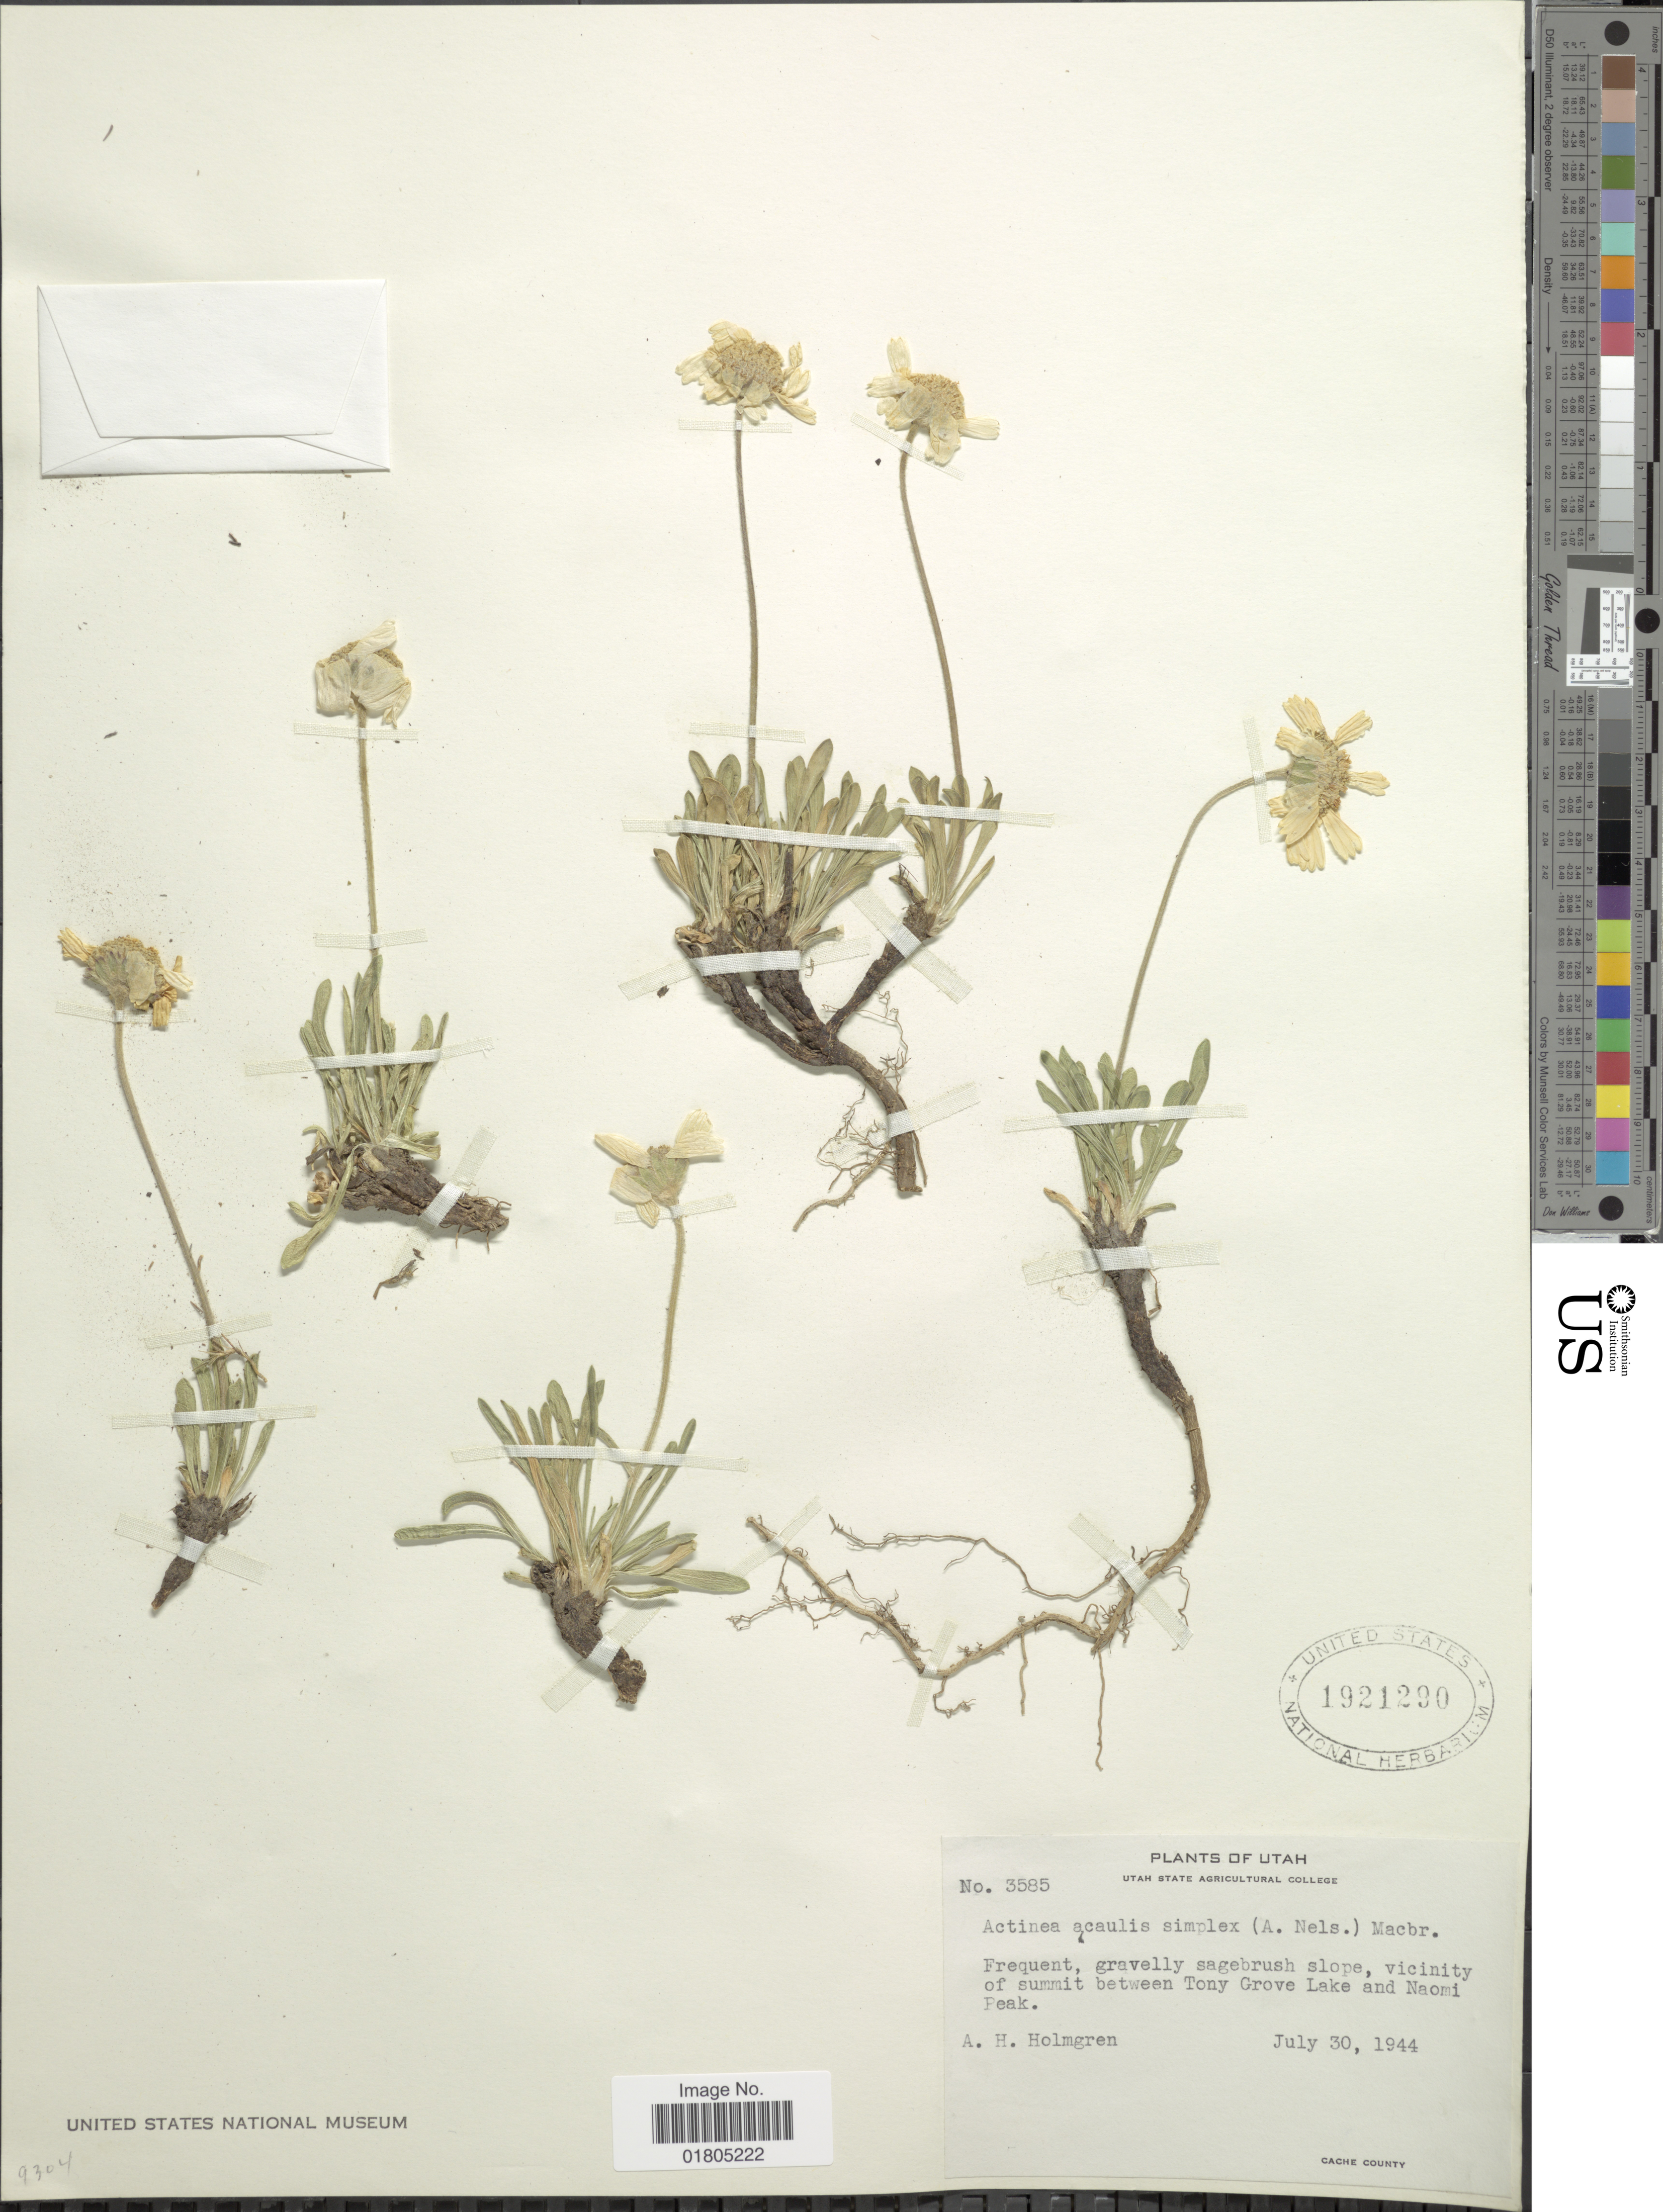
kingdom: Plantae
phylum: Tracheophyta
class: Magnoliopsida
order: Asterales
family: Asteraceae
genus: Actinea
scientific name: Actinea acaulis var. simplex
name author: (A. Nelson) J.F. Macbr.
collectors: A. H. Holmgren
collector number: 3585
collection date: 1944-07-30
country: United States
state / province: Utah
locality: Vicinity of summit between Tony Grove Lake and Naomi Peak, Cache County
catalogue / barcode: US 1921290